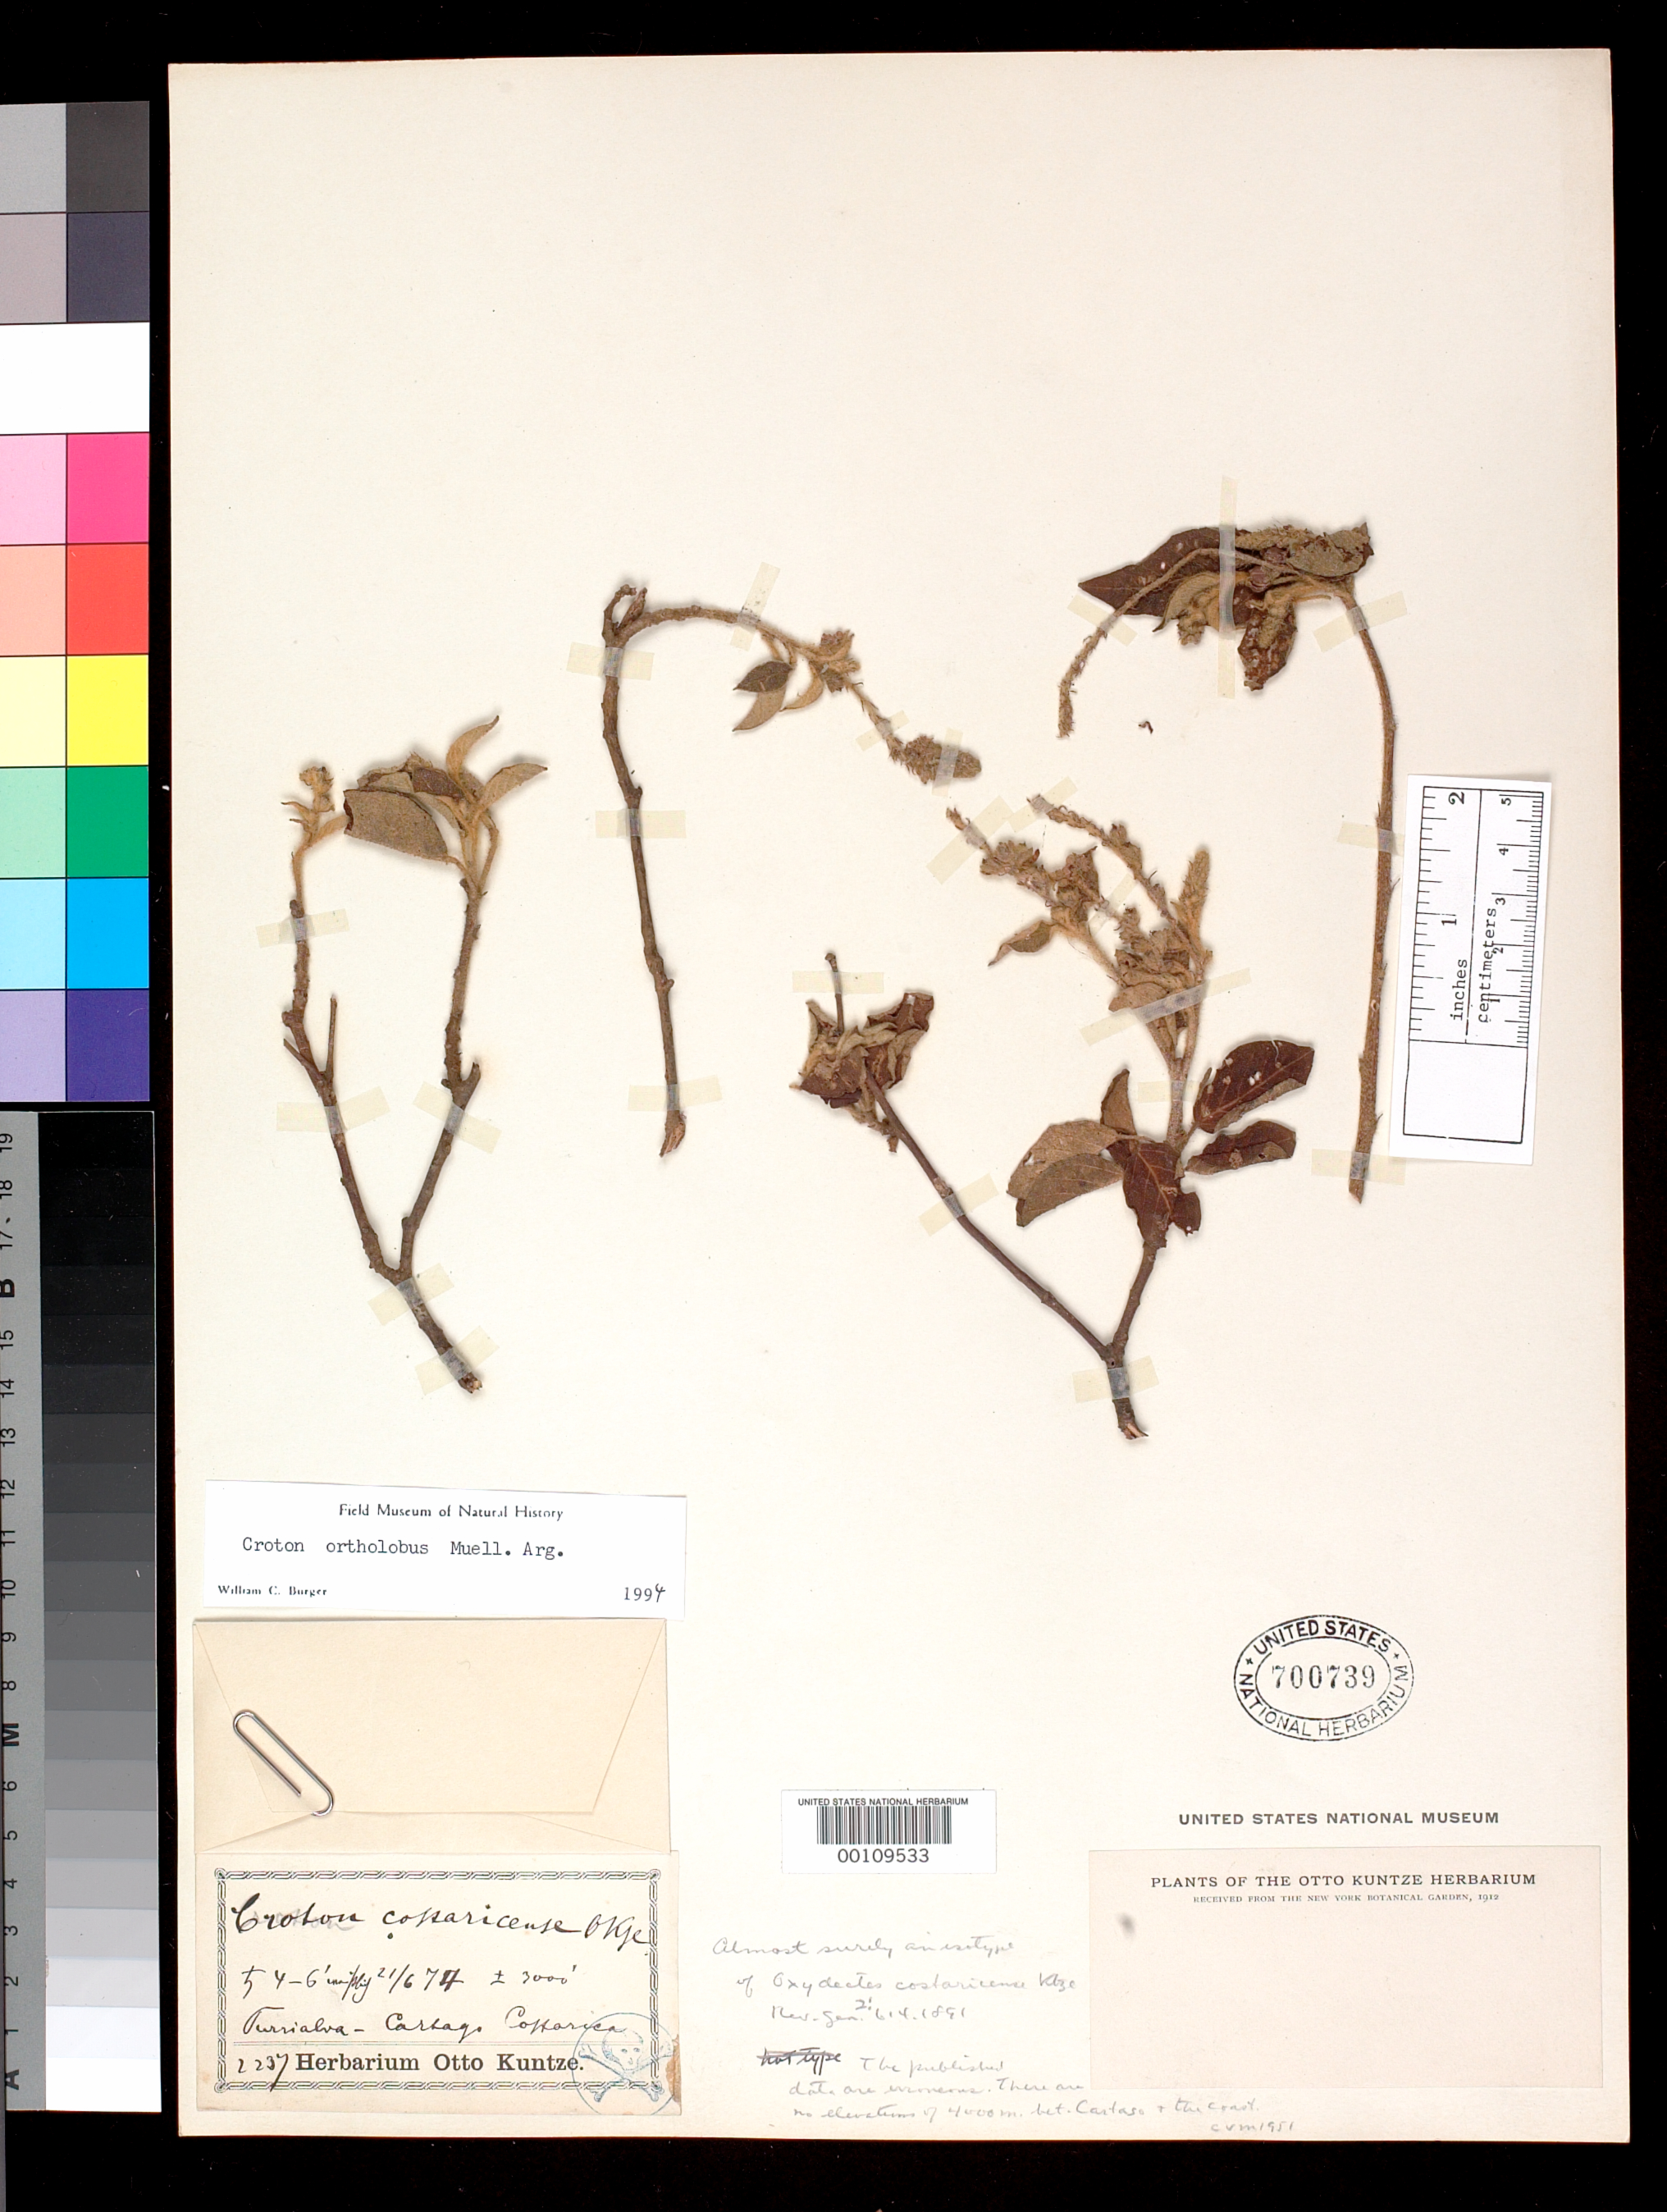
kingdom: Plantae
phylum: Tracheophyta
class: Magnoliopsida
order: Malpighiales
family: Euphorbiaceae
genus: Oxydectes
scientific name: Oxydectes costaricensis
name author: Kuntze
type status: Isotype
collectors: C.E.O. Kuntze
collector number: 2237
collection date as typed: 21 Jun 1874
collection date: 1874-06-21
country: Costa Rica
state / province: Cartago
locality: Turrialba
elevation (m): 914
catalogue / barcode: US 700739